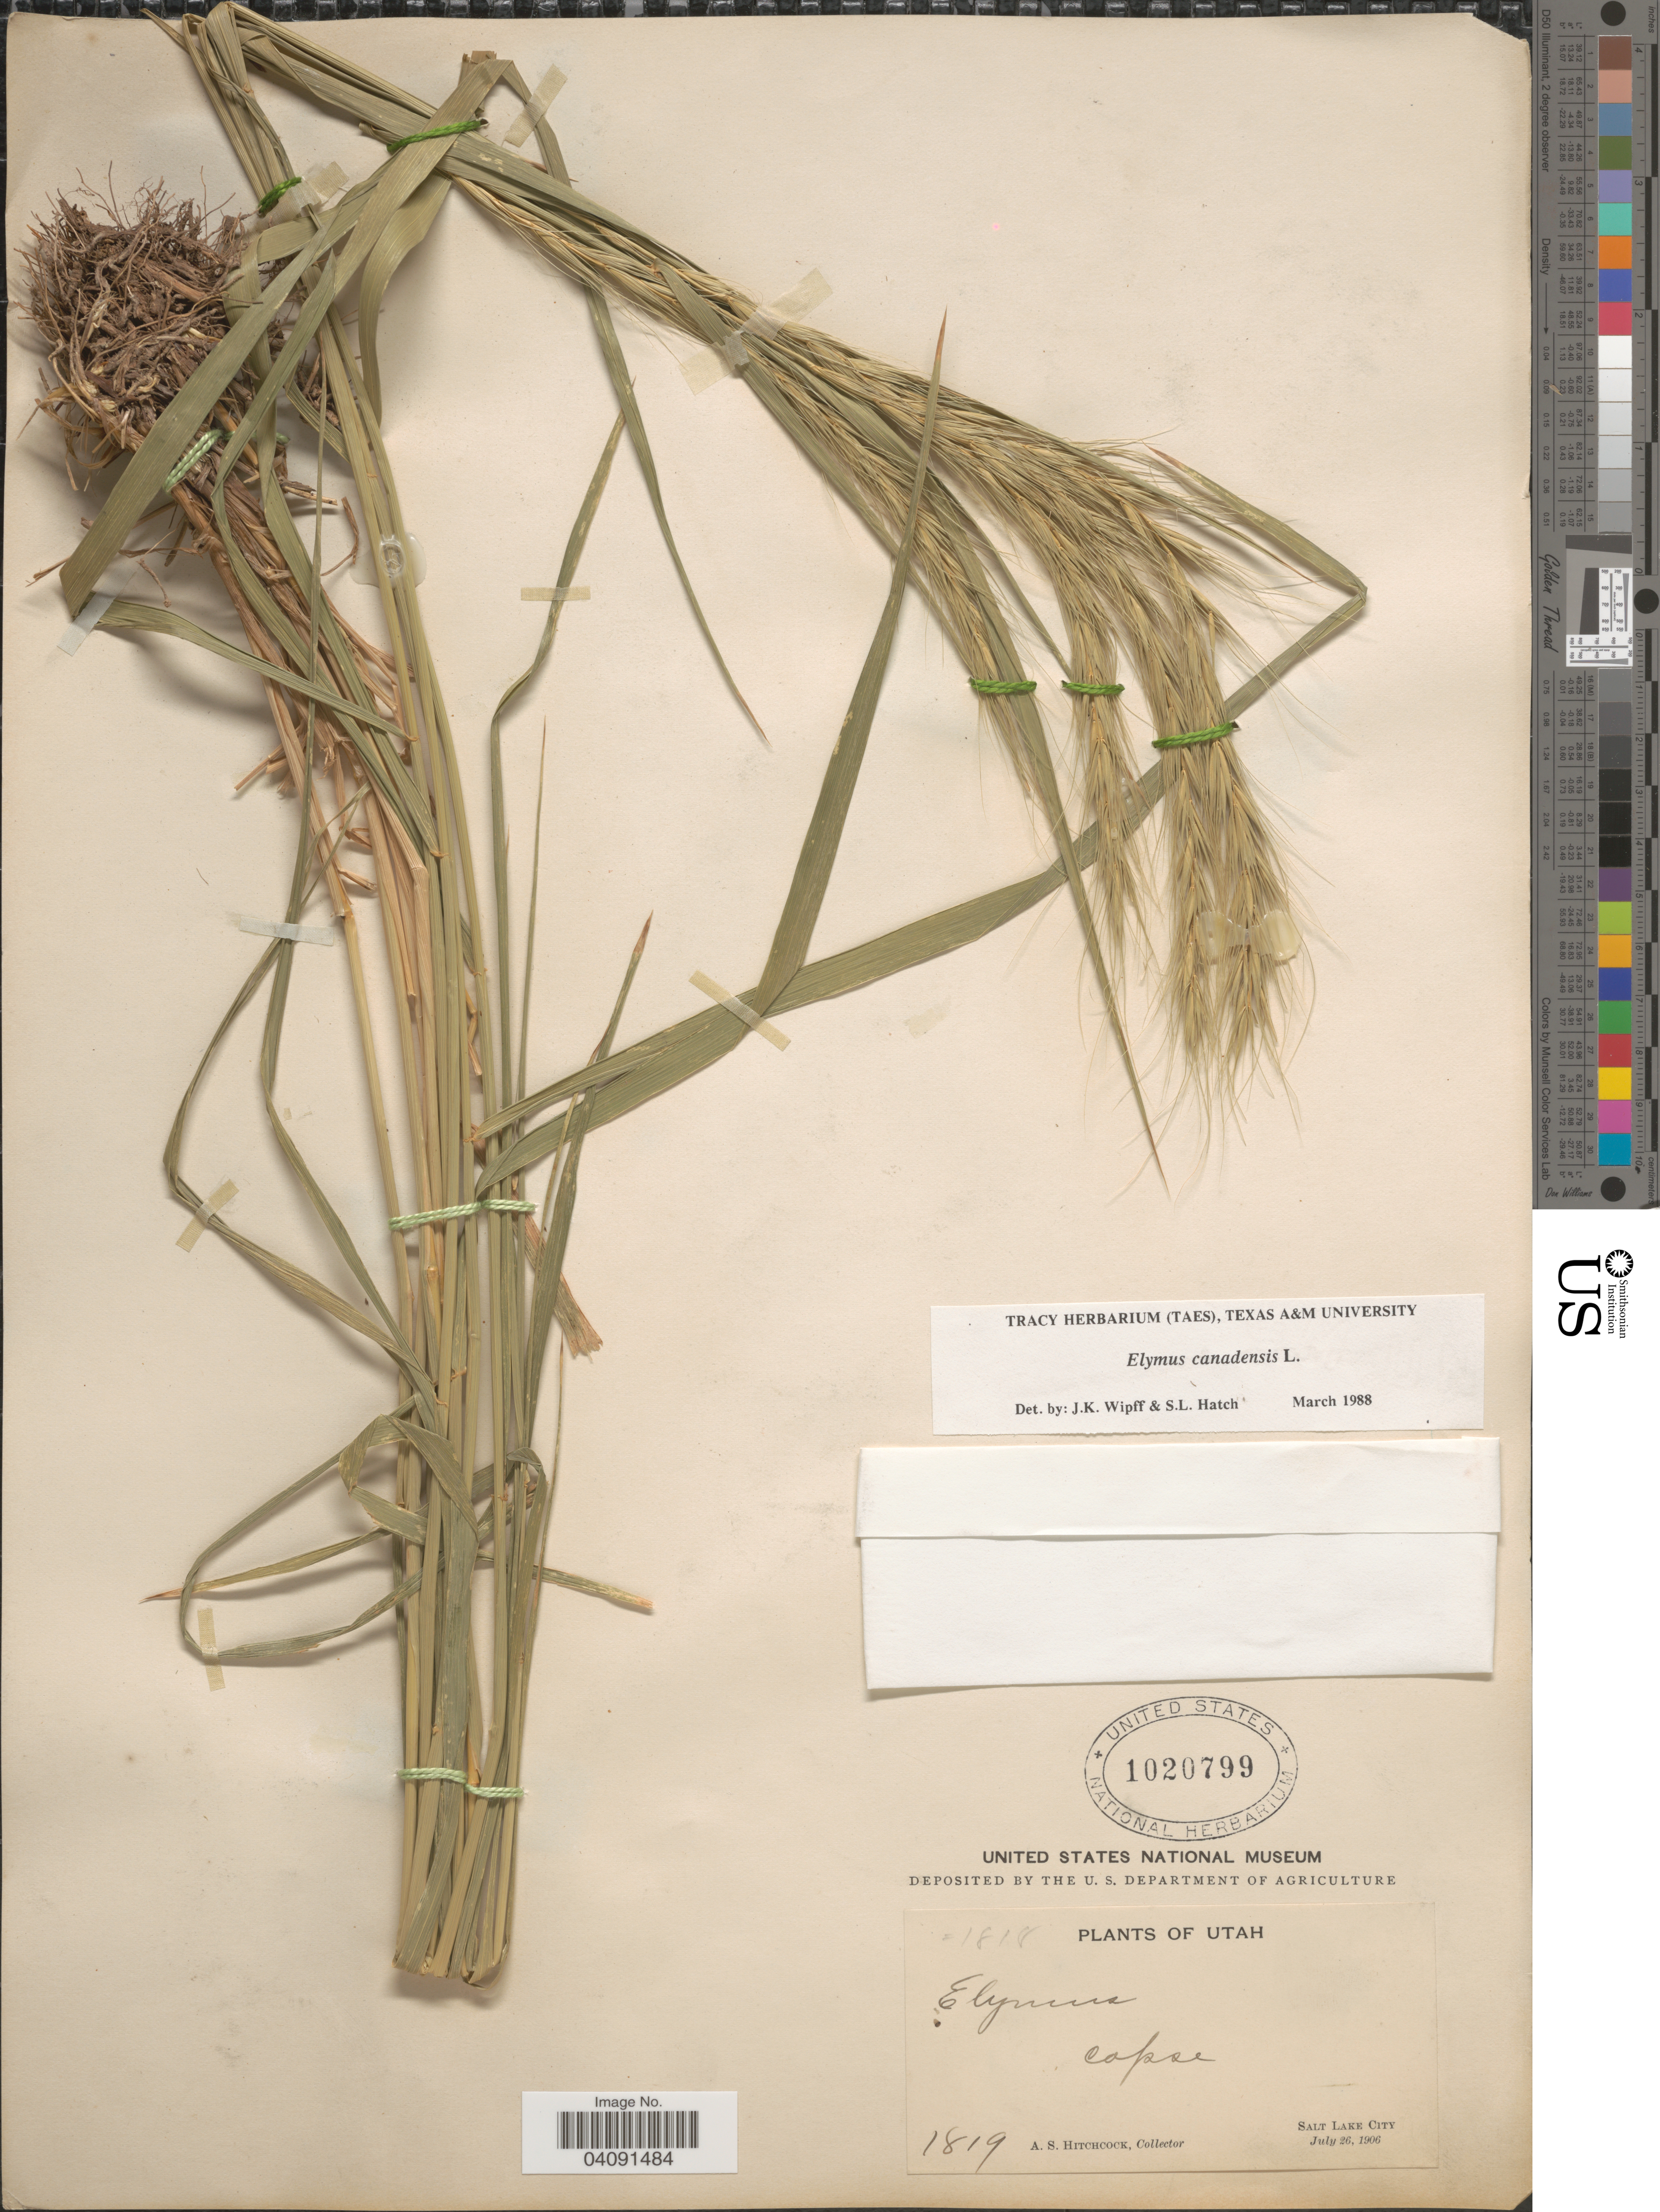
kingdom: Plantae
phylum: Tracheophyta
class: Liliopsida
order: Poales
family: Poaceae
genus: Elymus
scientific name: Elymus canadensis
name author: L.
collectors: A. S. Hitchcock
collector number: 1819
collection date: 1906-07-26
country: United States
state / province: Utah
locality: Copse. Salt Lake City.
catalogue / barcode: US 1020799